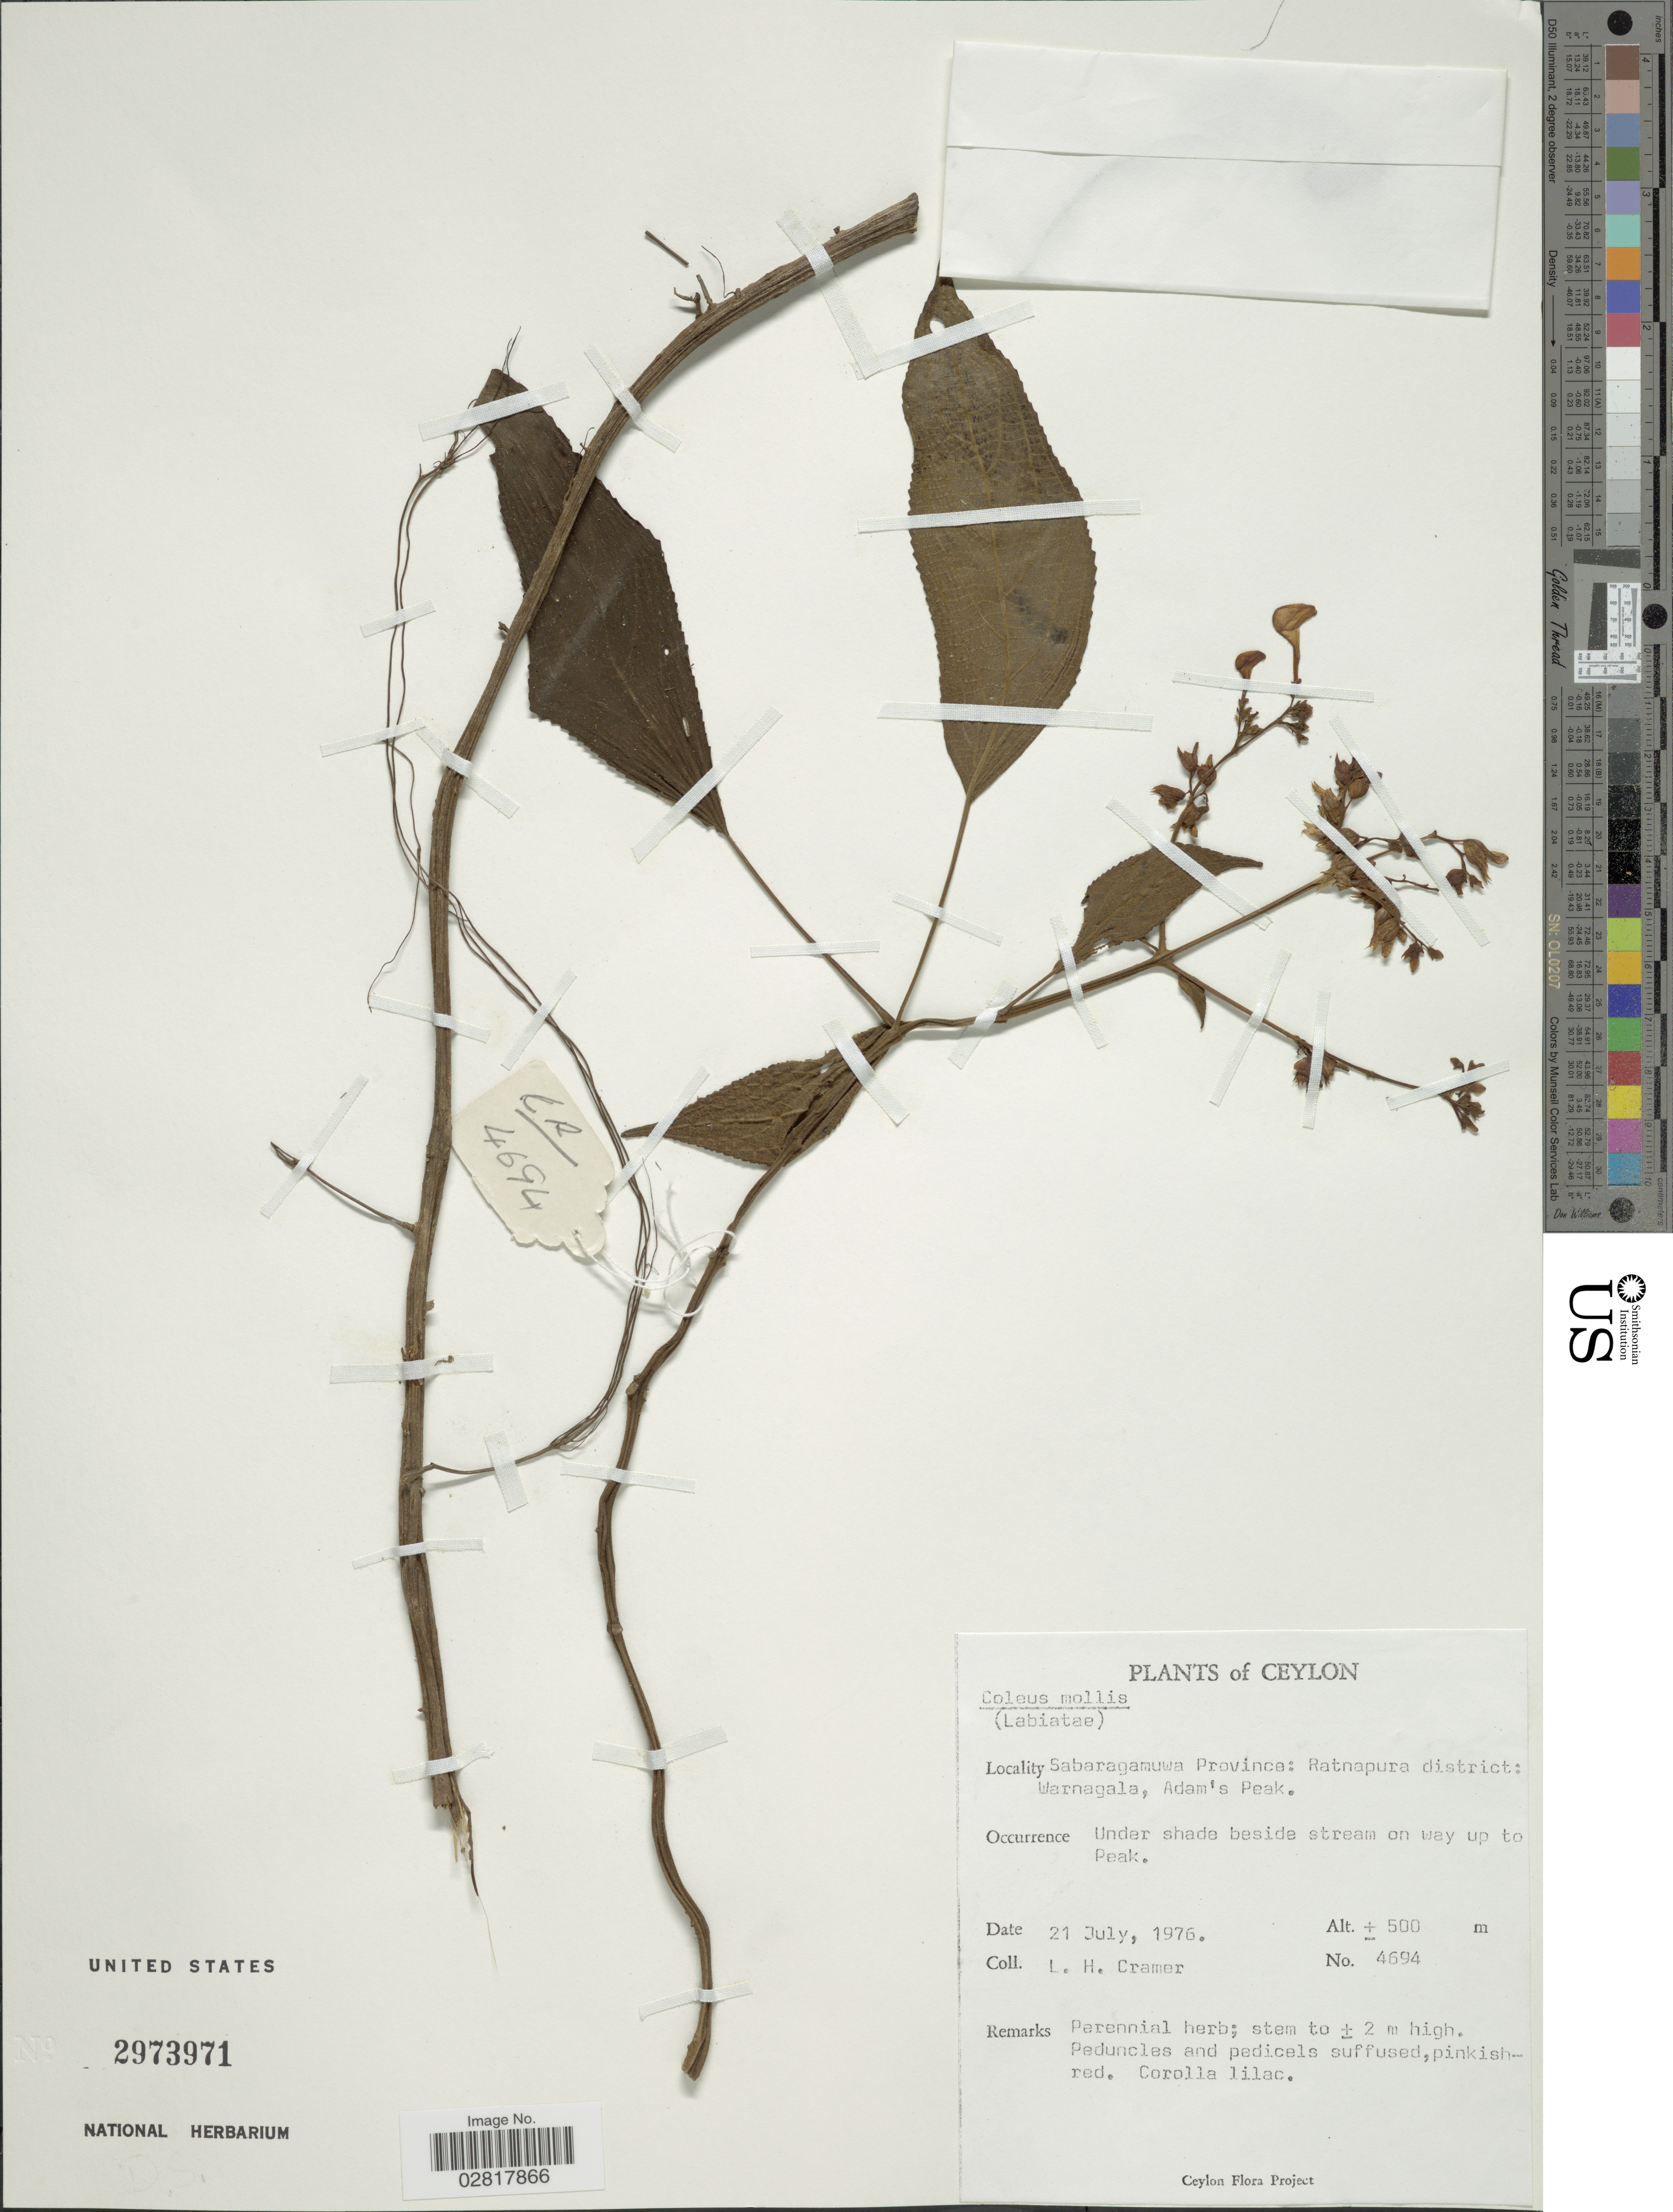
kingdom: Plantae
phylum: Tracheophyta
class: Magnoliopsida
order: Lamiales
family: Lamiaceae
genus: Plectranthus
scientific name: Plectranthus crameri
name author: R.H. Willemse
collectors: L. H. Cramer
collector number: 4694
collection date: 1976-07-21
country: Sri Lanka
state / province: Sabaragamuwa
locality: Ceylon. Ratnapura district: Warnagala, Adam's Peak.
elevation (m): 500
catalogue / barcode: US 2973971